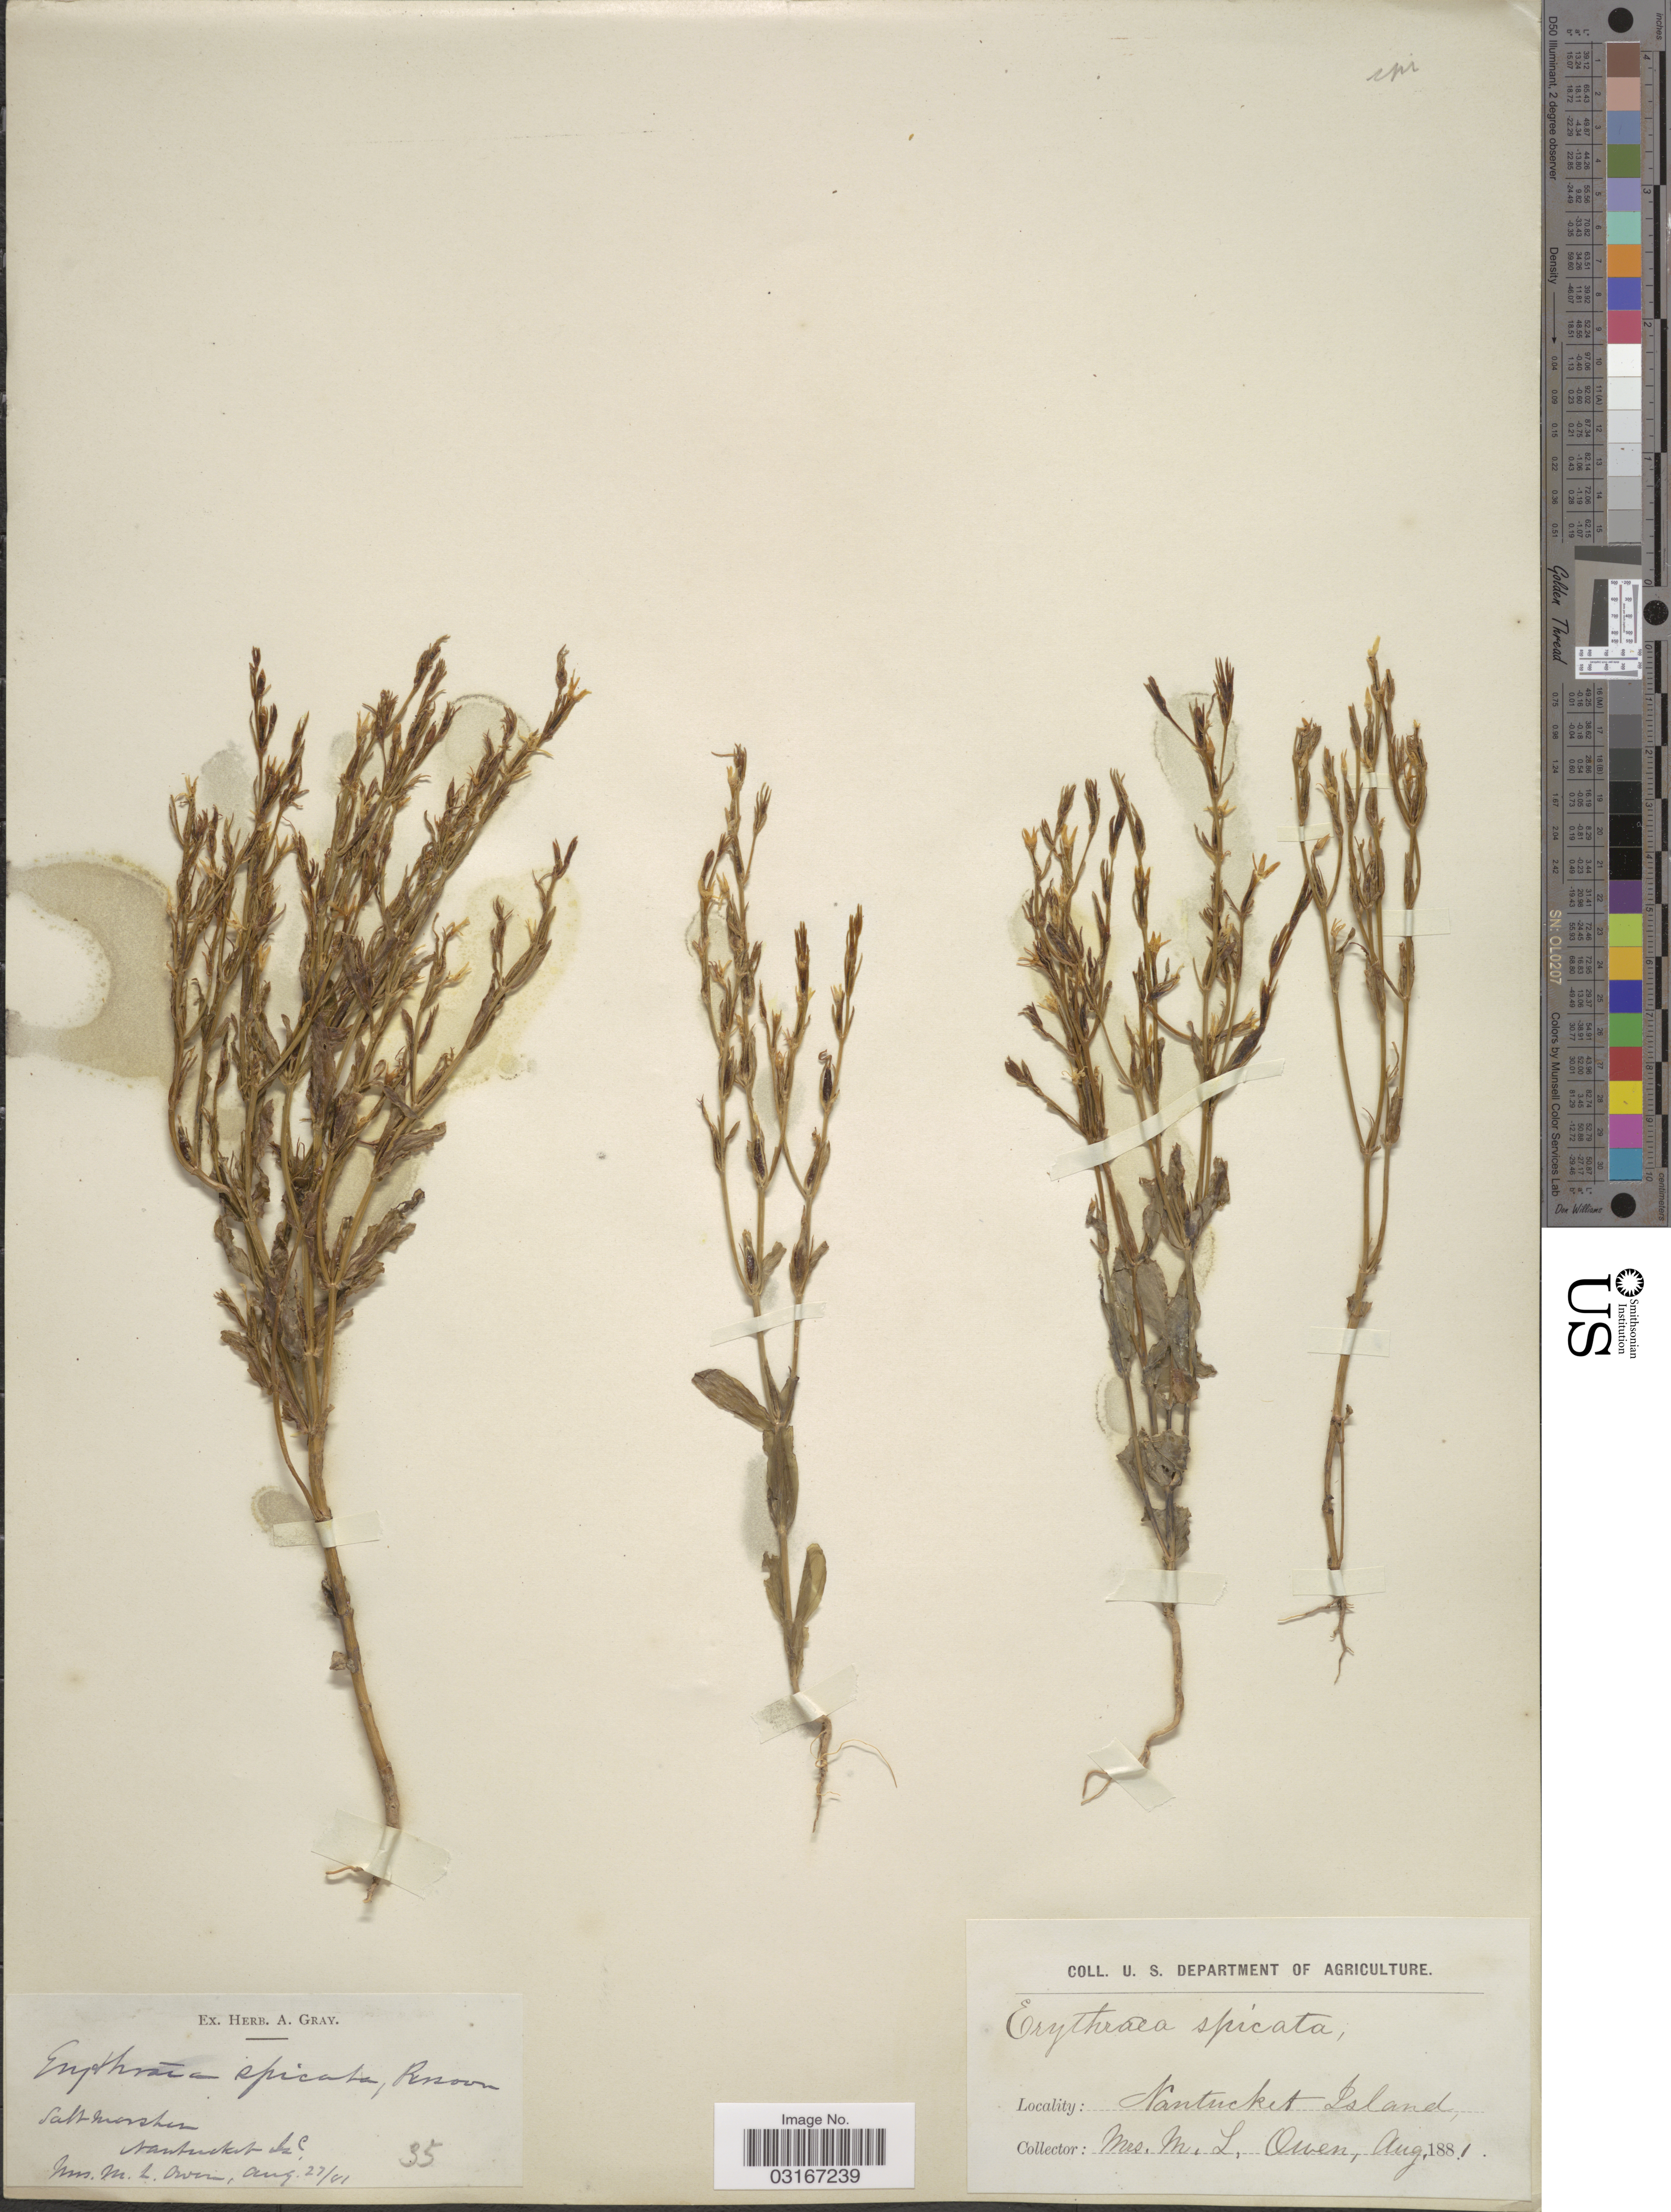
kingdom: Plantae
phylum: Tracheophyta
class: Magnoliopsida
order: Gentianales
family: Gentianaceae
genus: Centaurium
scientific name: Centaurium spicatum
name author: (L.) Fritsch ex Janch.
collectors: M. Owen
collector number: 35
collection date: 1881-08-27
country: United States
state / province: Massachusetts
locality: Nantucket Isl.